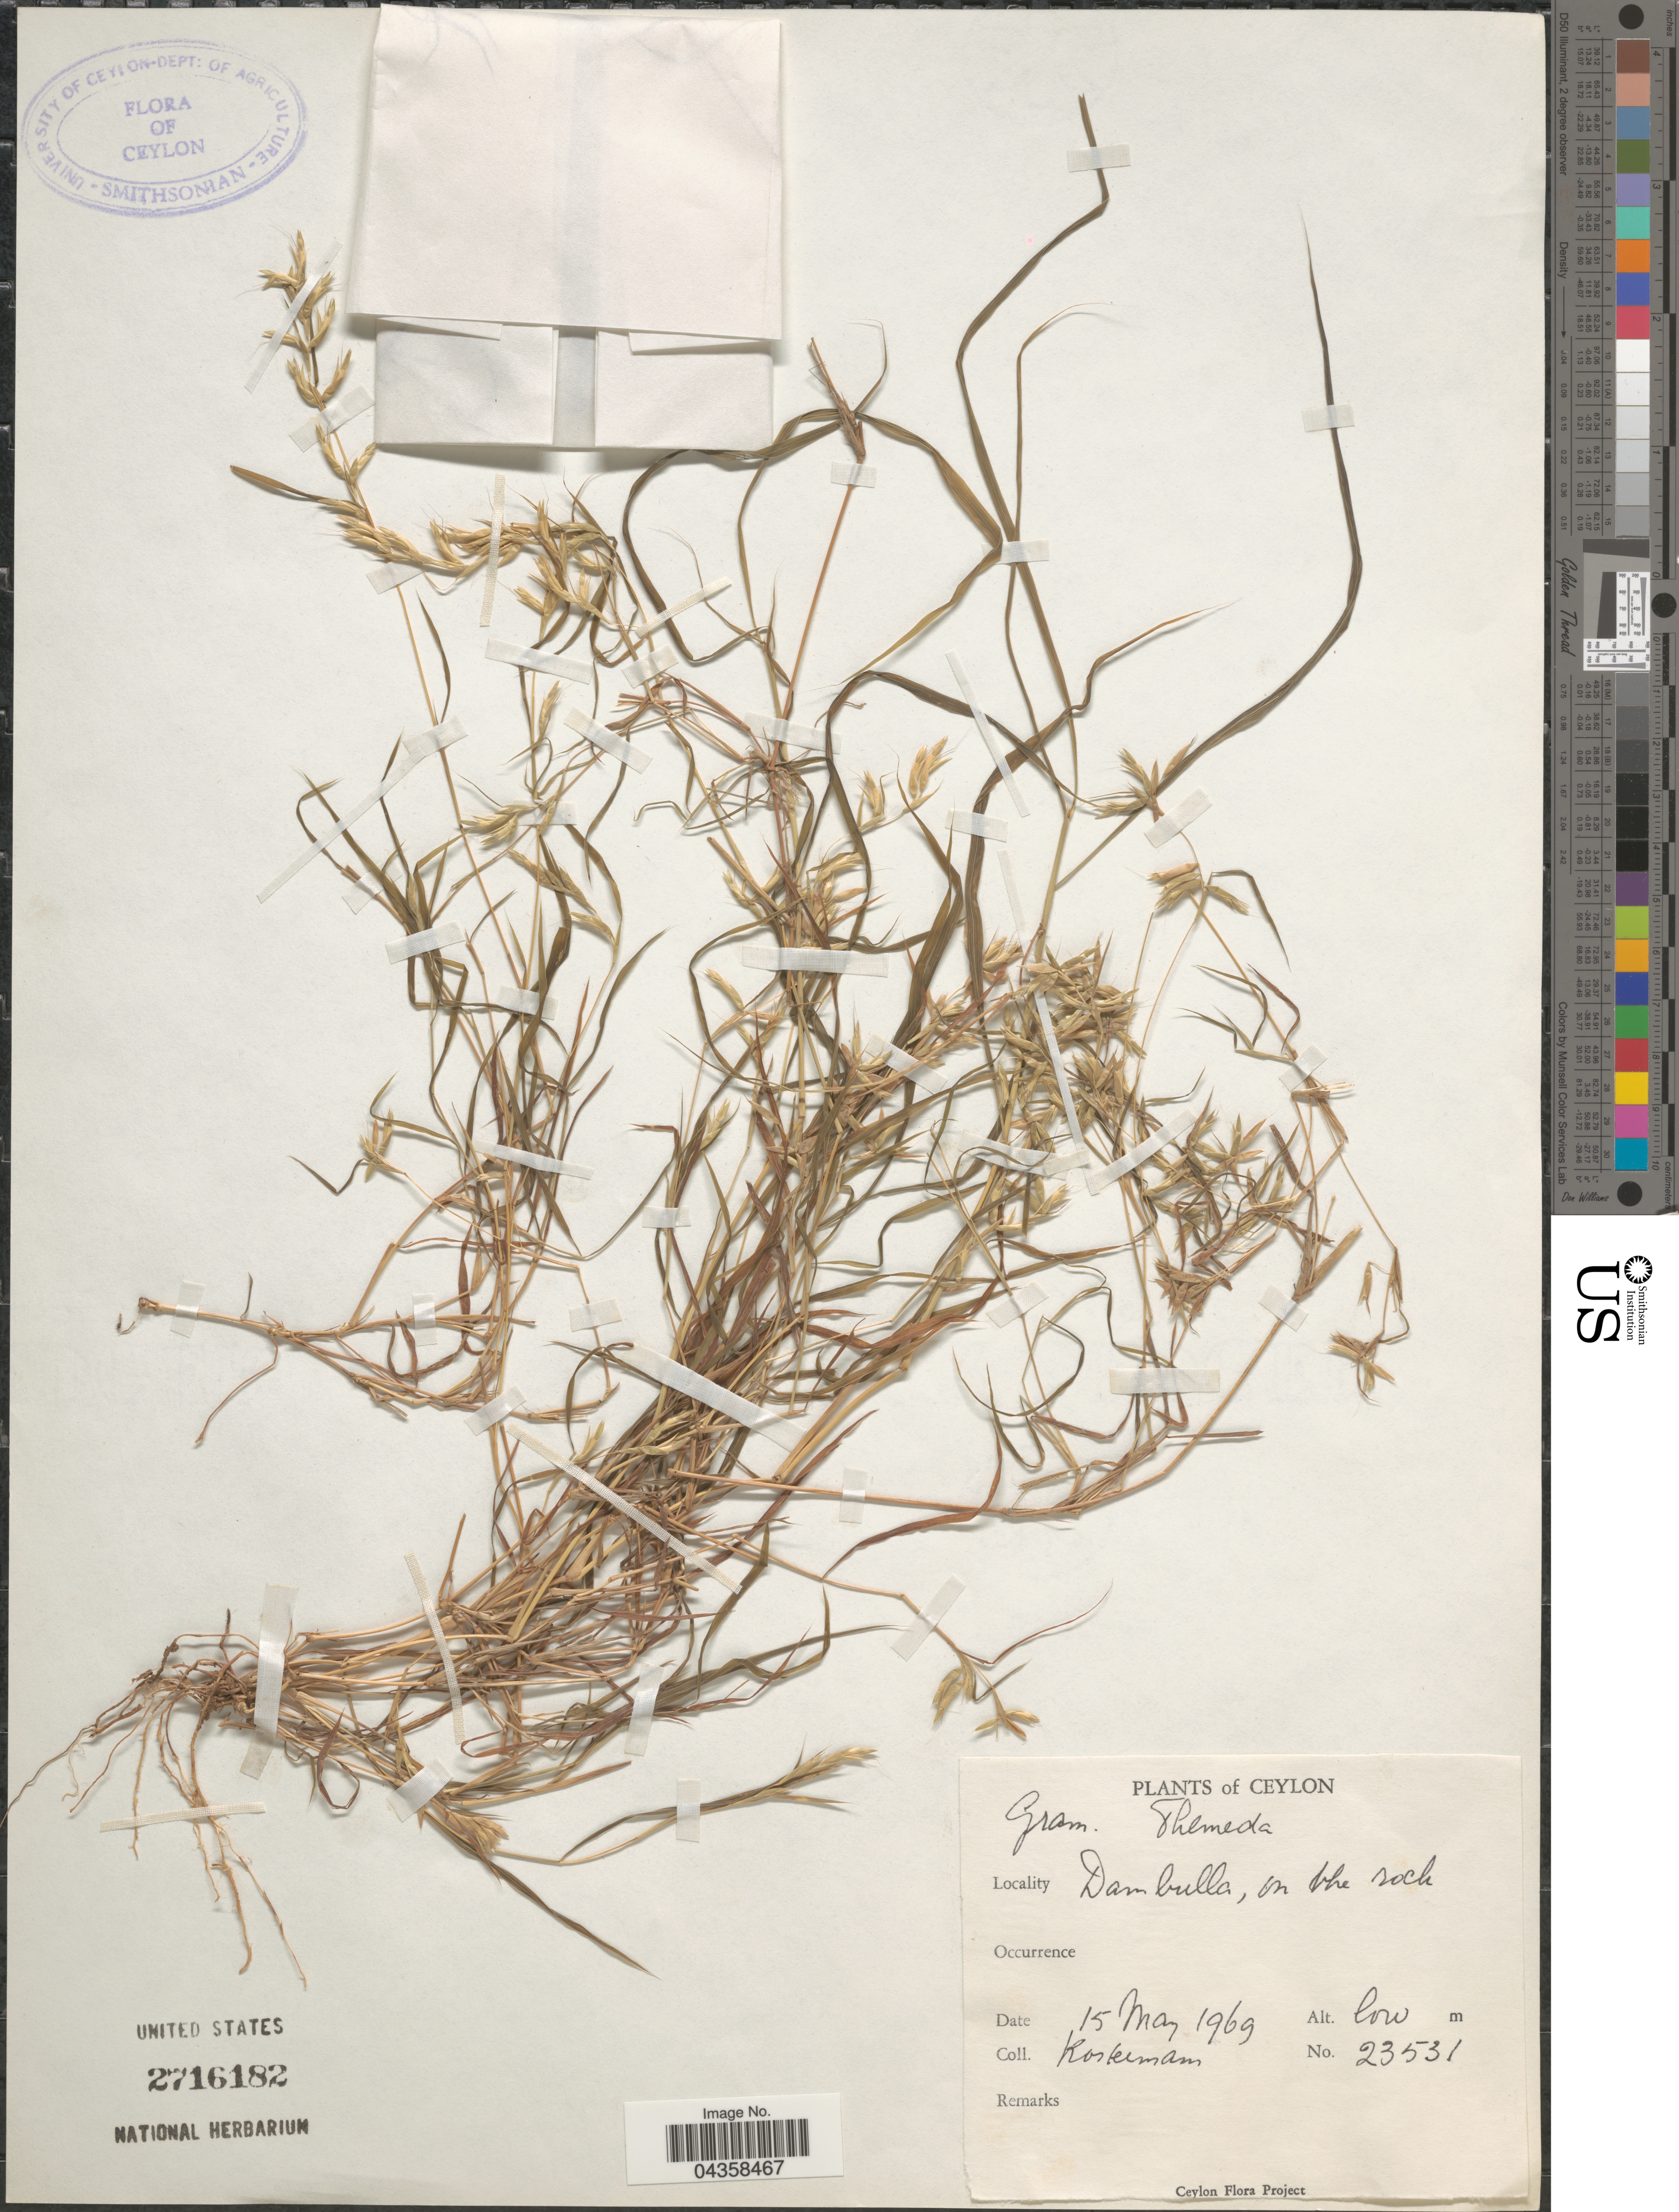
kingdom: Plantae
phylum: Tracheophyta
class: Liliopsida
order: Poales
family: Poaceae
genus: Themeda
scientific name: Themeda sp.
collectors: Kostermans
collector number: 23531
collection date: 1969-05-15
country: Sri Lanka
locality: Ceylon. Dambulla, on the rock.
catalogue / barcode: US 2716182